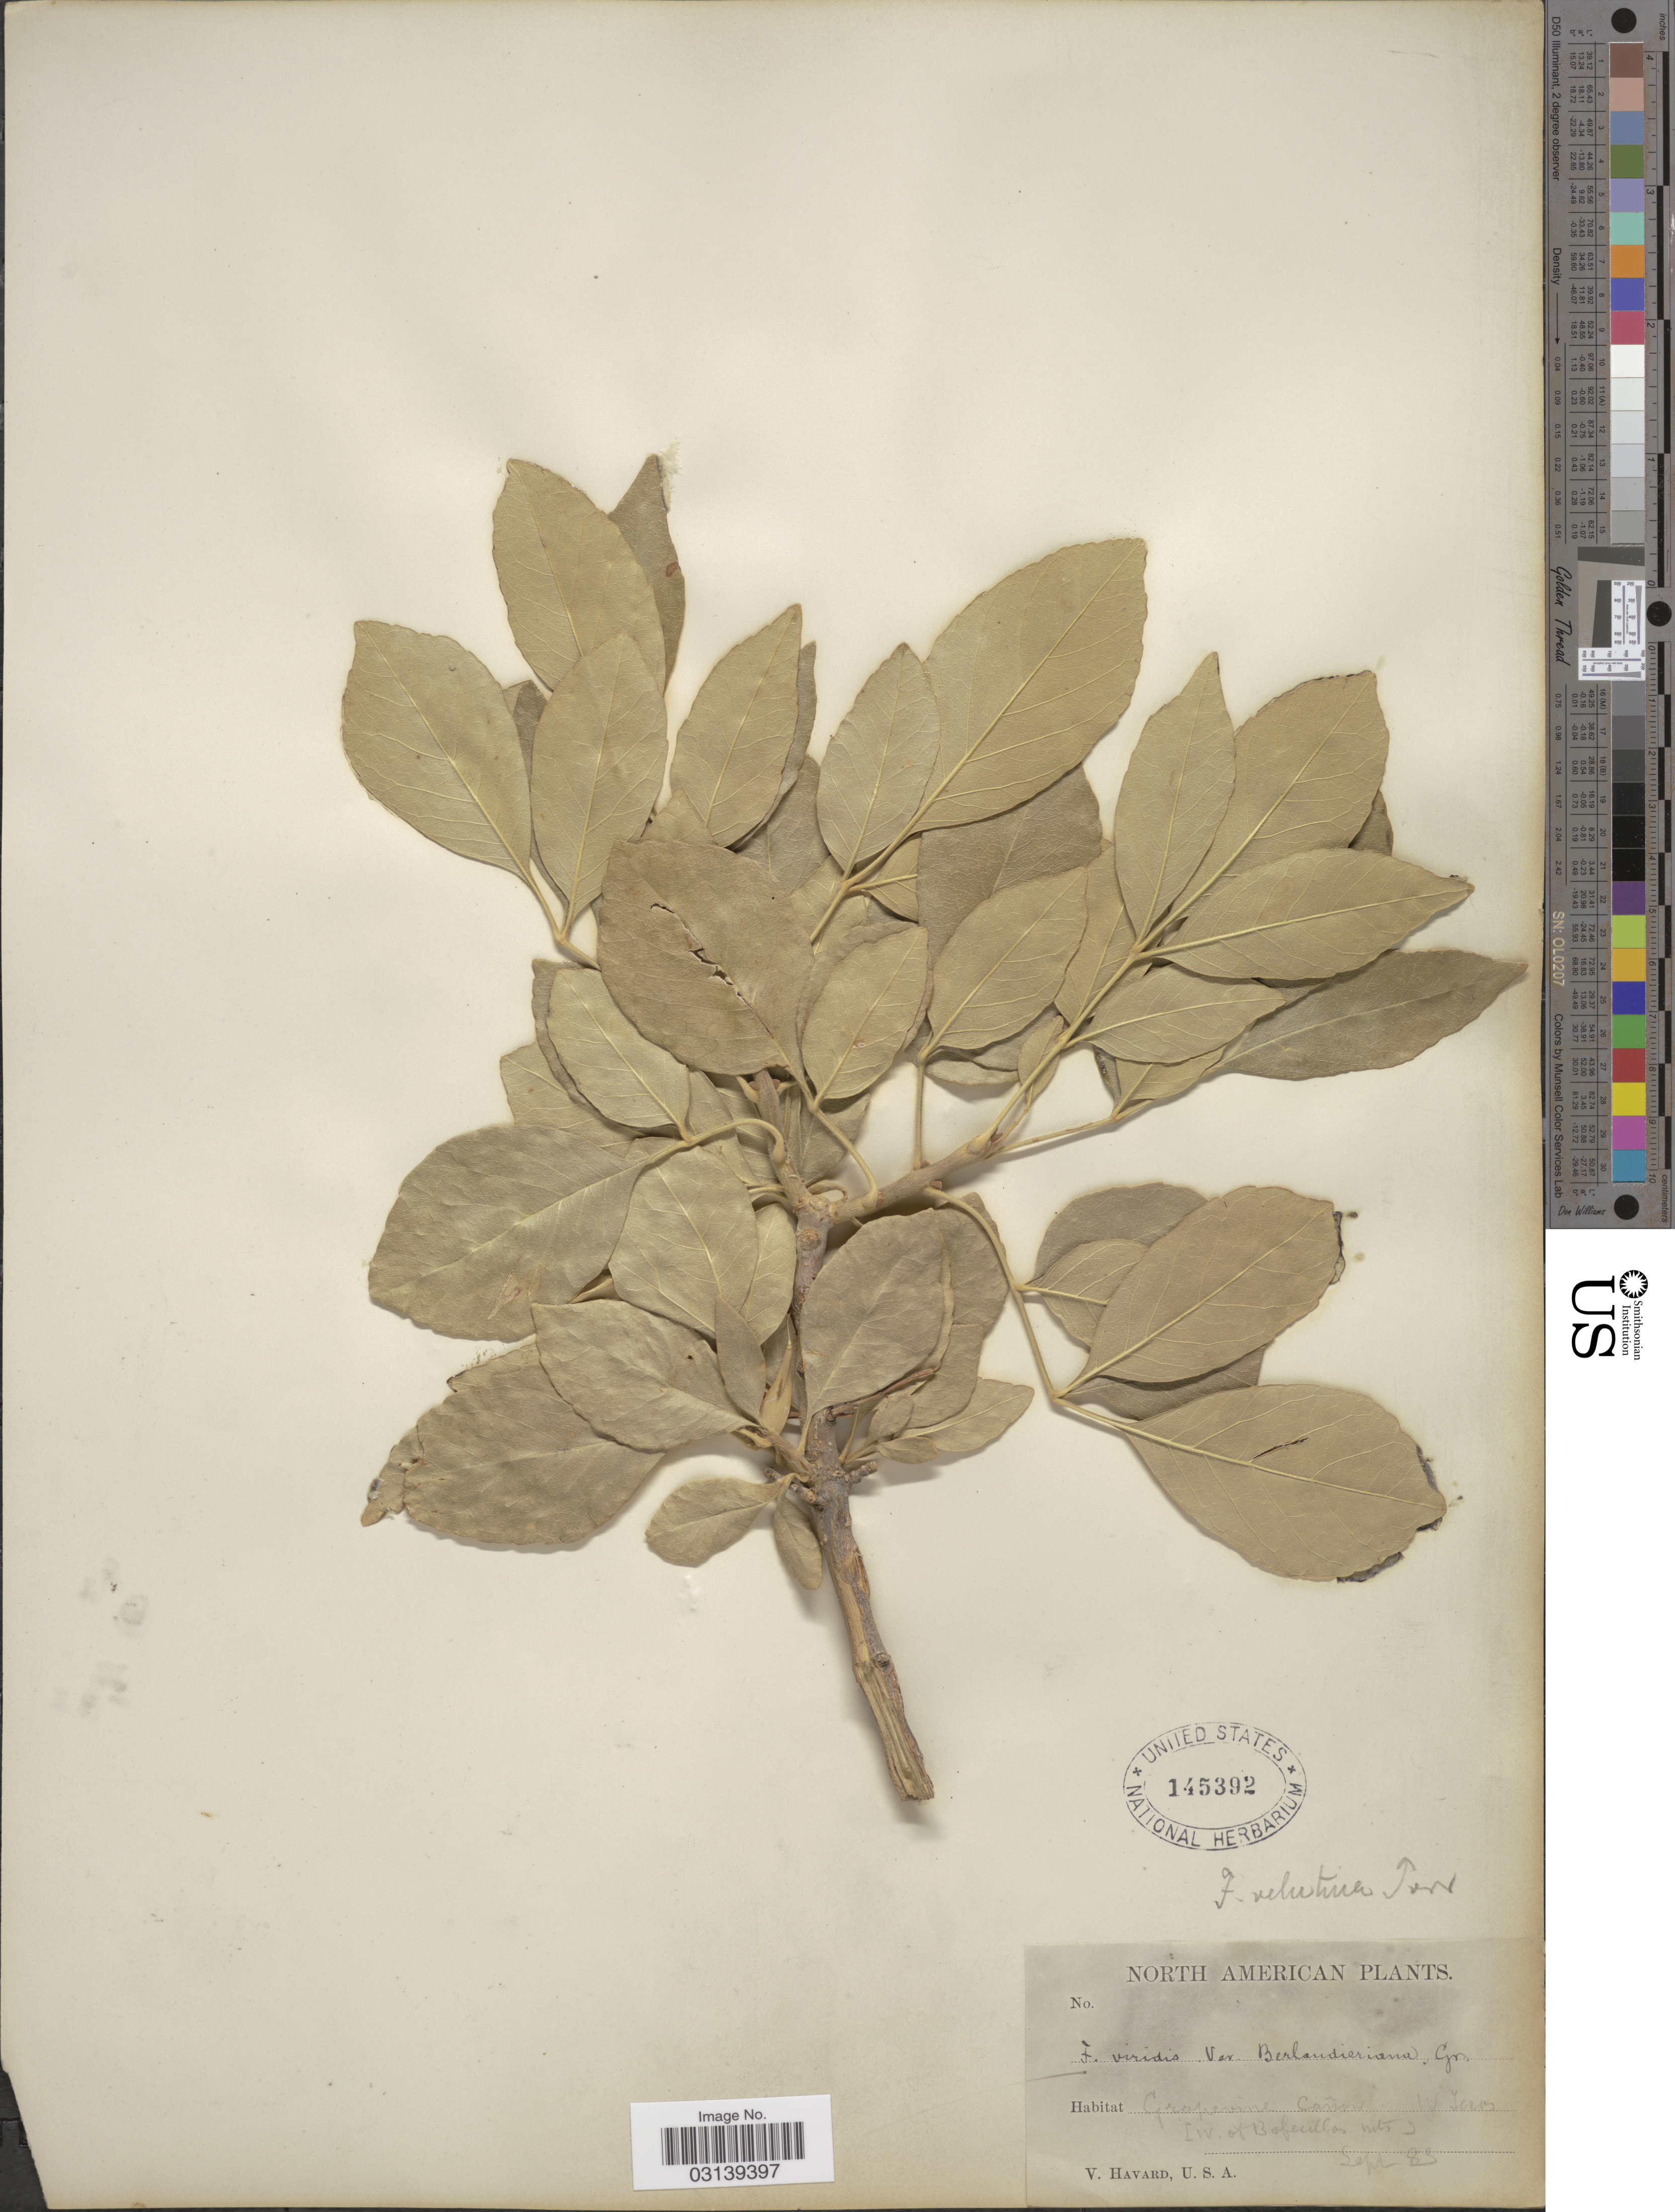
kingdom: Plantae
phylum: Tracheophyta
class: Magnoliopsida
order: Lamiales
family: Oleaceae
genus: Fraxinus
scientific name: Fraxinus velutina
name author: Torr.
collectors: V. Havard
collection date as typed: Transcribed d/m/y: /9/83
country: United States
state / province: Texas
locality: Grapevine Cañon. W. Texas [W. of Bofecillos mts.].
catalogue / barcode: US 145392